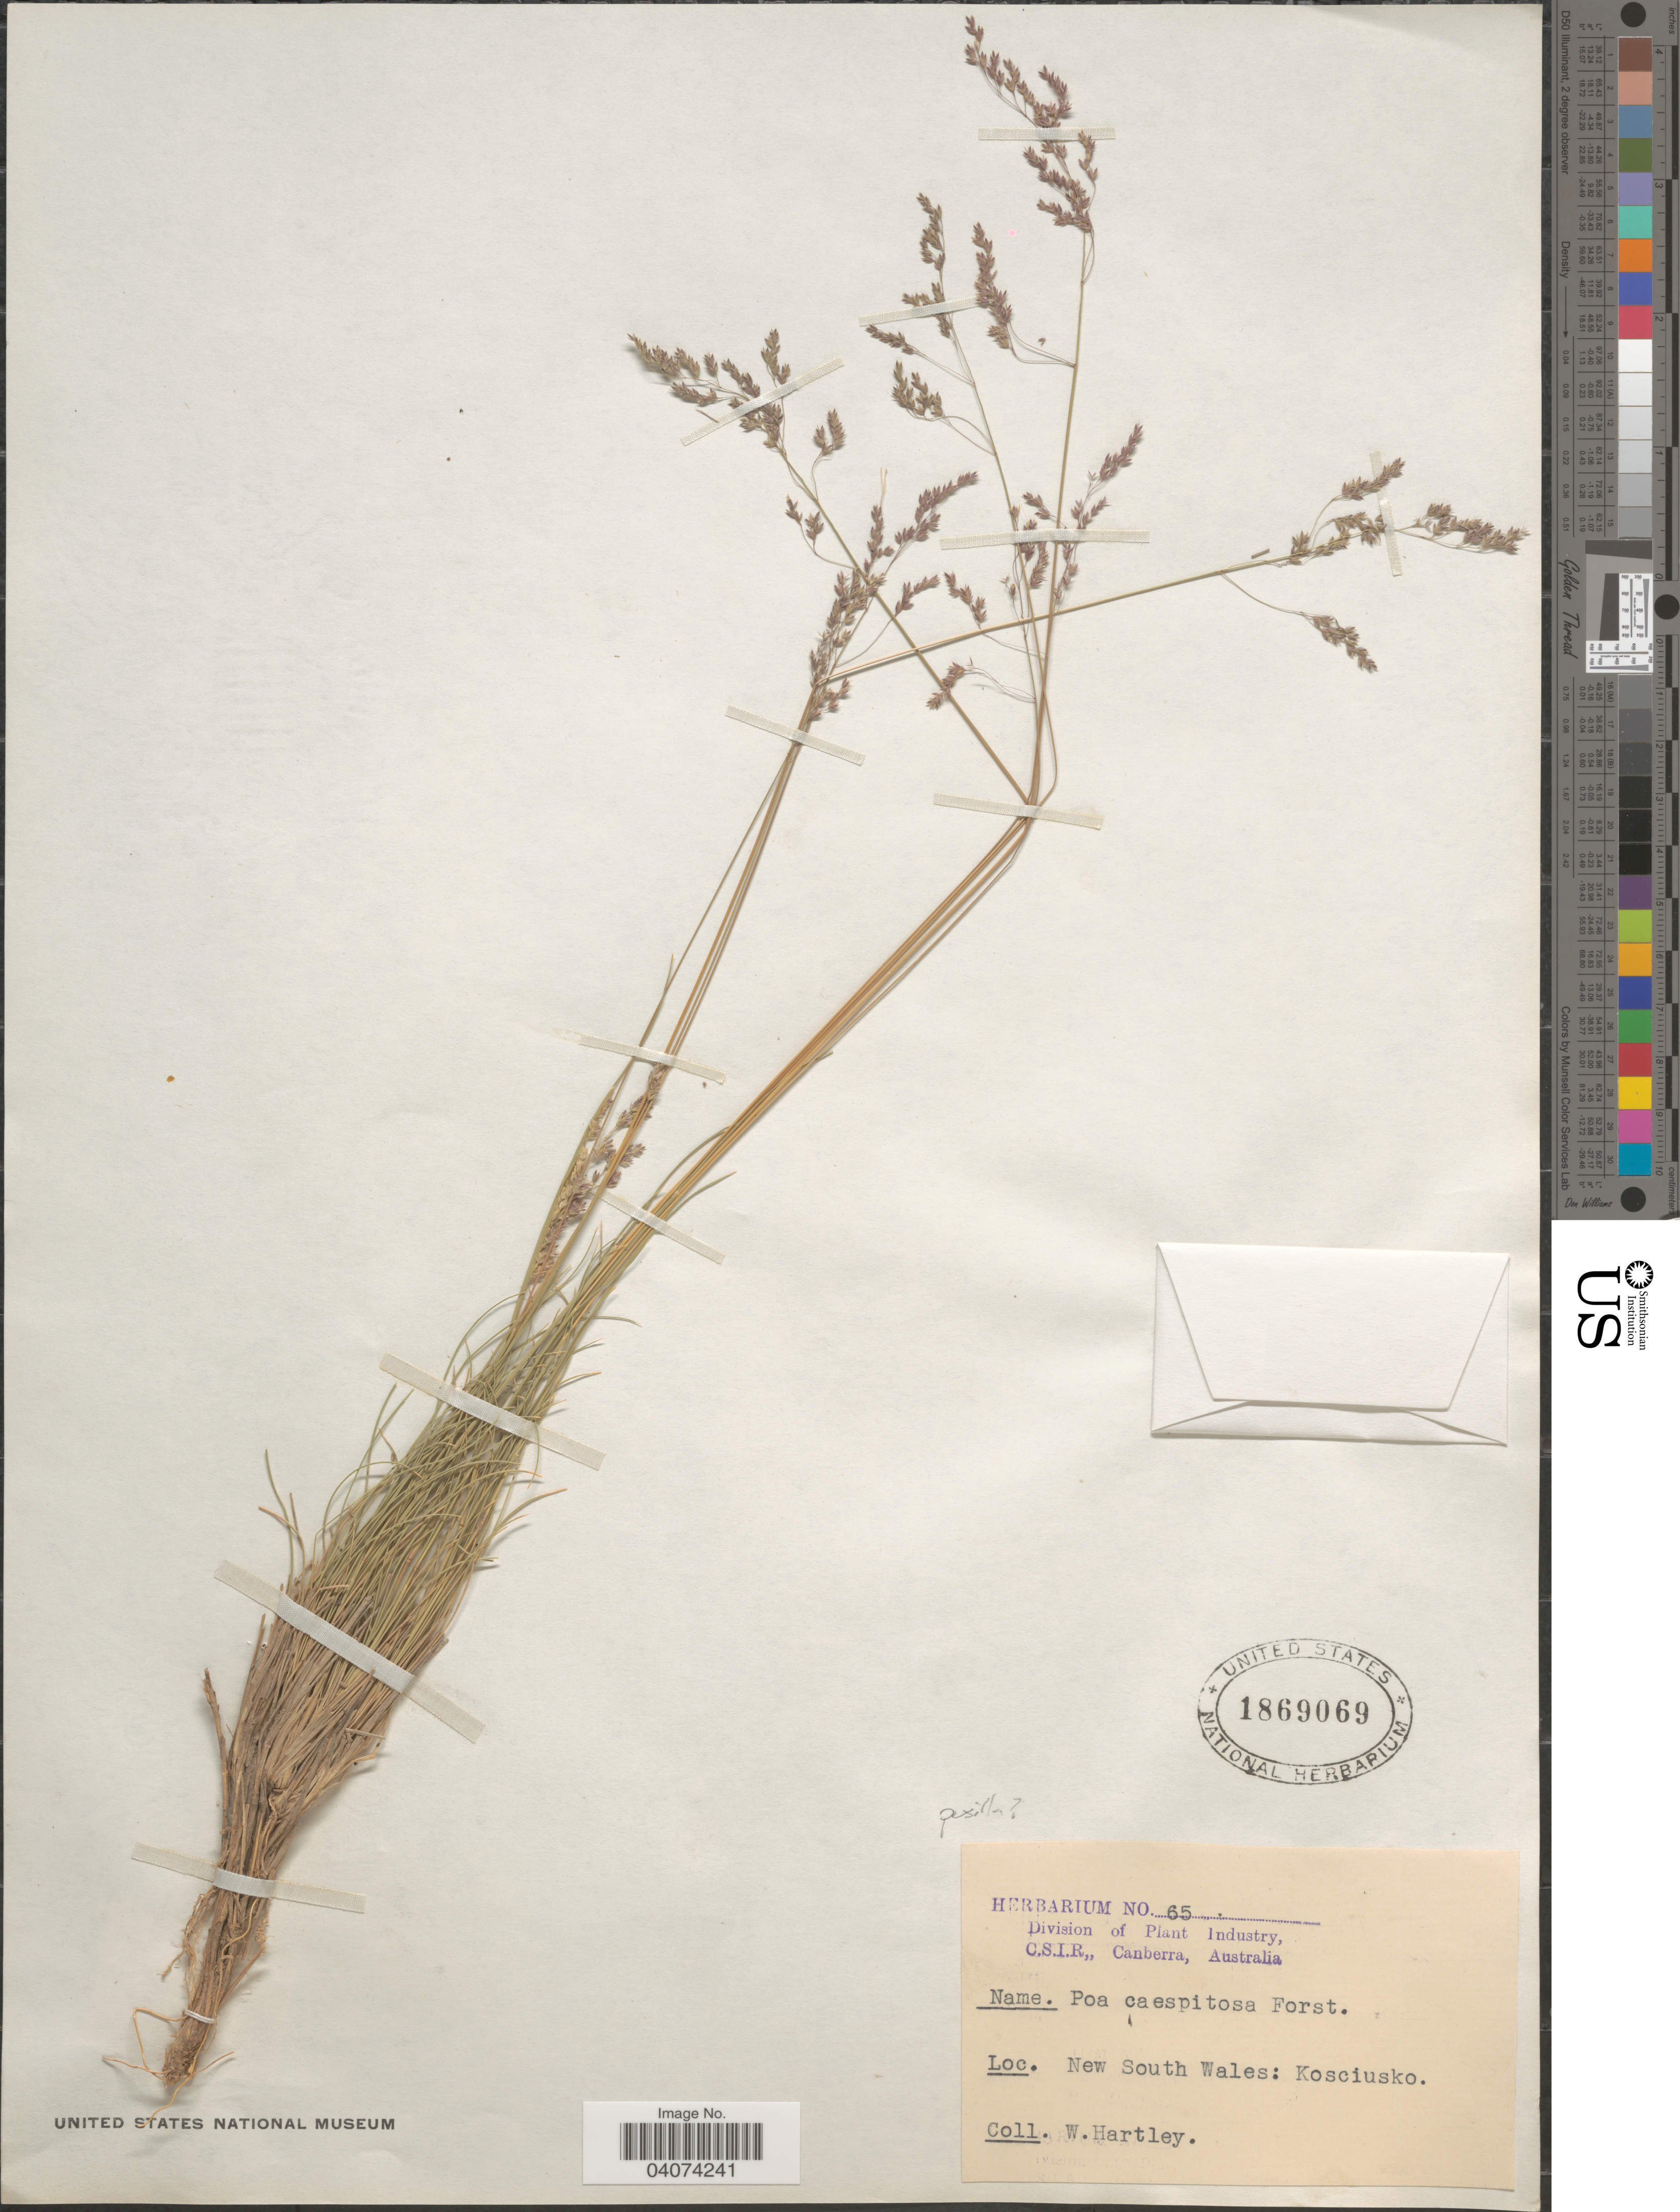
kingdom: Plantae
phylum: Tracheophyta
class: Liliopsida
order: Poales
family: Poaceae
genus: Poa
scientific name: Poa caespitosa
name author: Poir.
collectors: W. Hartley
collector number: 65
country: Australia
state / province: New South Wales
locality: Kosciusko.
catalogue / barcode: US 1869069